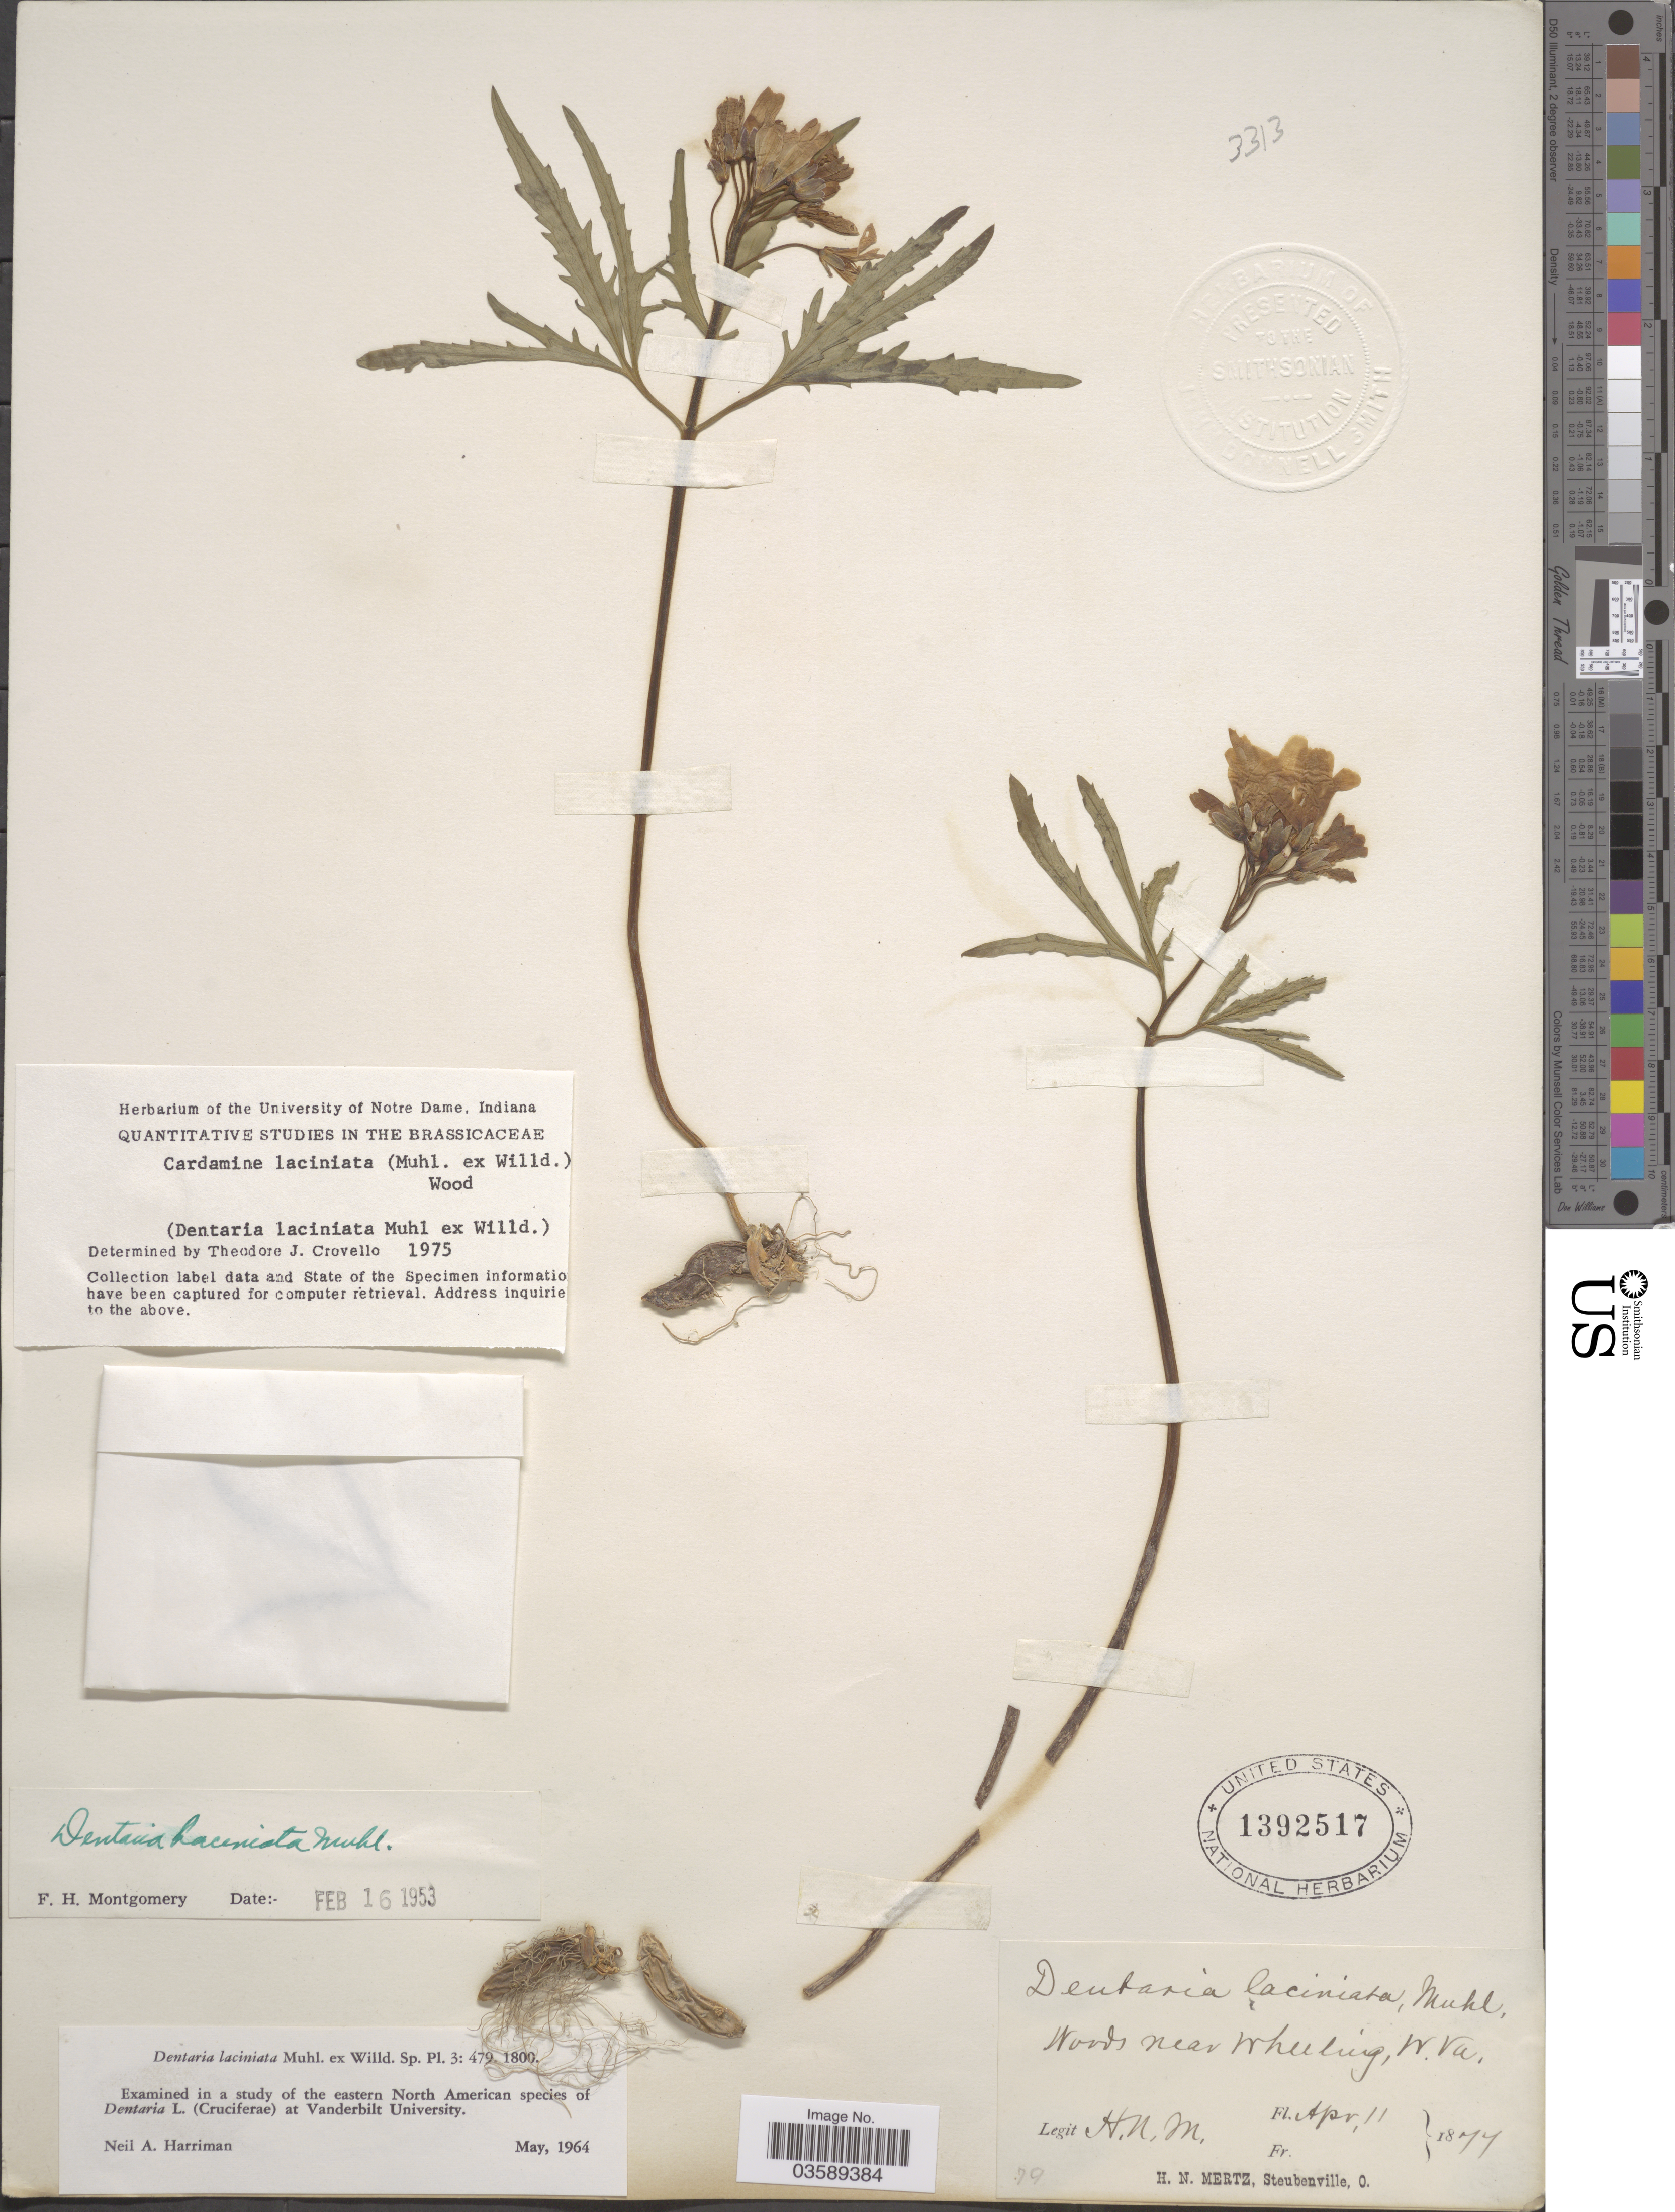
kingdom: Plantae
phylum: Tracheophyta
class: Magnoliopsida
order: Brassicales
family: Brassicaceae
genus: Cardamine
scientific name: Cardamine laciniata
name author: (Hook.) Steud.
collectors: H. Mertz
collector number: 79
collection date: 1877-04-11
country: United States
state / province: West Virginia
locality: Woods near Wheeling.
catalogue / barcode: US 1392517